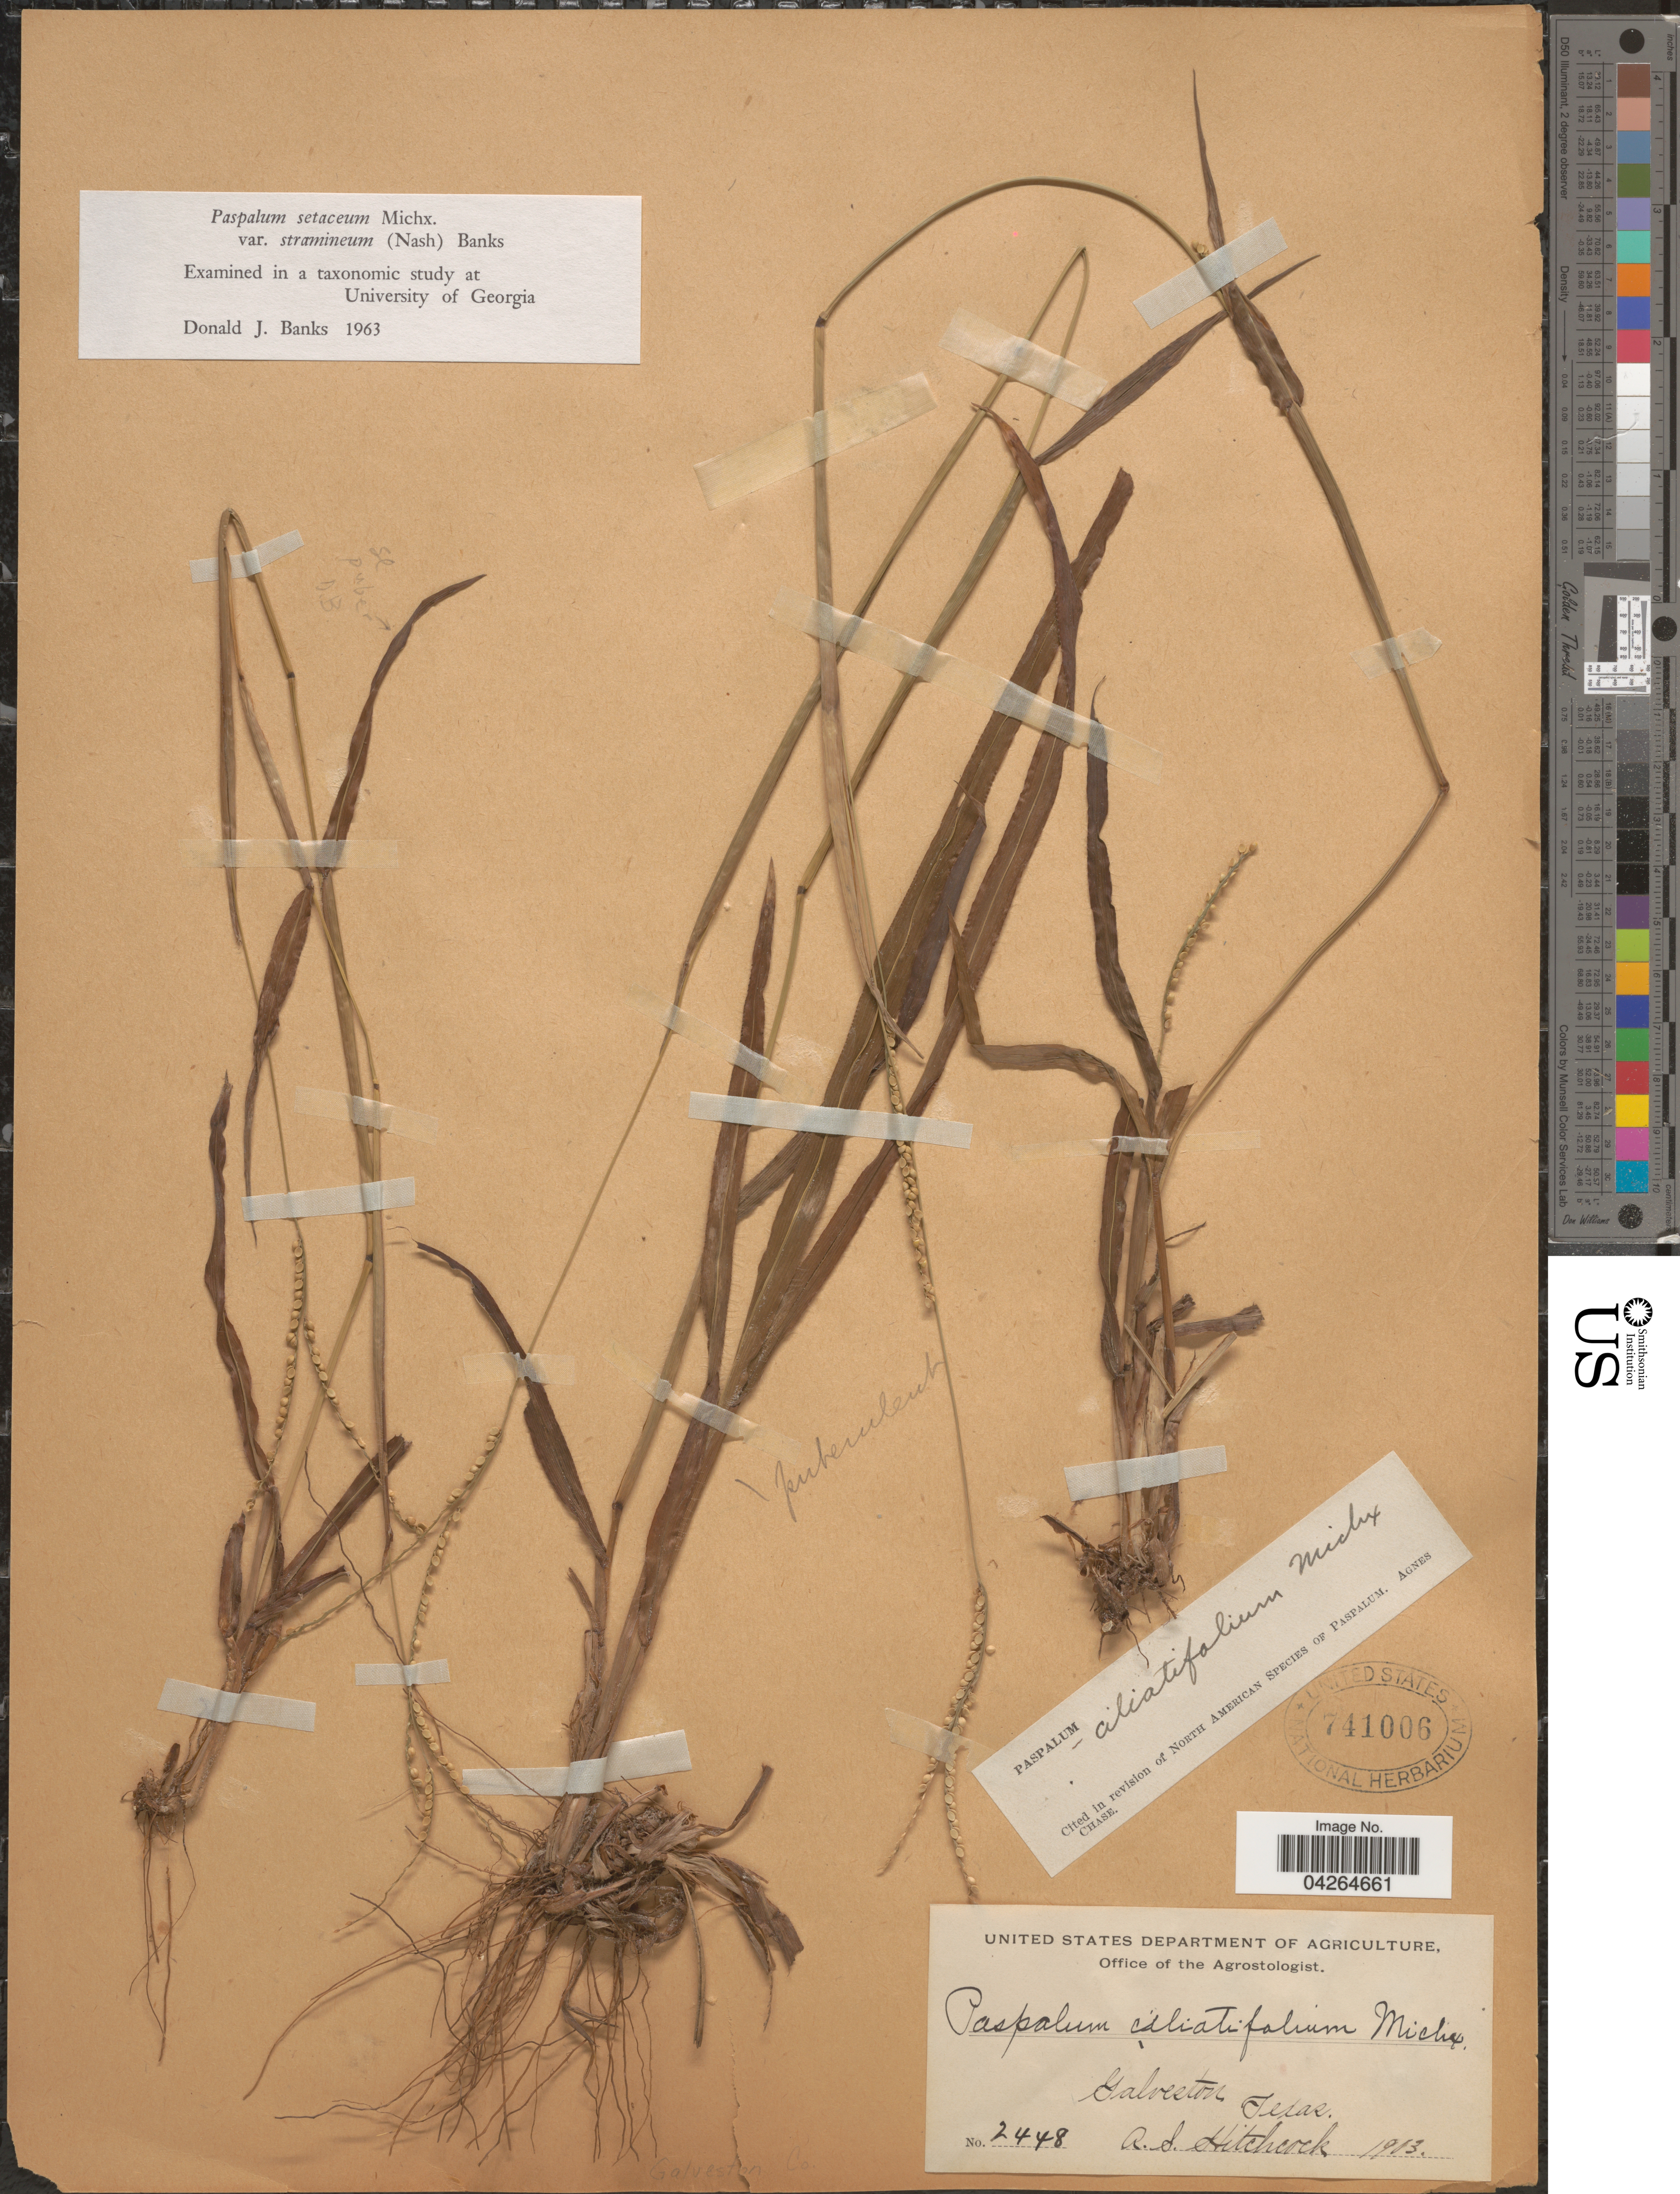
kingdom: Plantae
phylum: Tracheophyta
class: Liliopsida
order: Poales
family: Poaceae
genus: Paspalum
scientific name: Paspalum setaceum var. stramineum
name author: (Nash) D.J. Banks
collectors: A. S. Hitchcock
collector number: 2448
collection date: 1903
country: United States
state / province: Texas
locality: Galveston. Galveston Co.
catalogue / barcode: US 741006